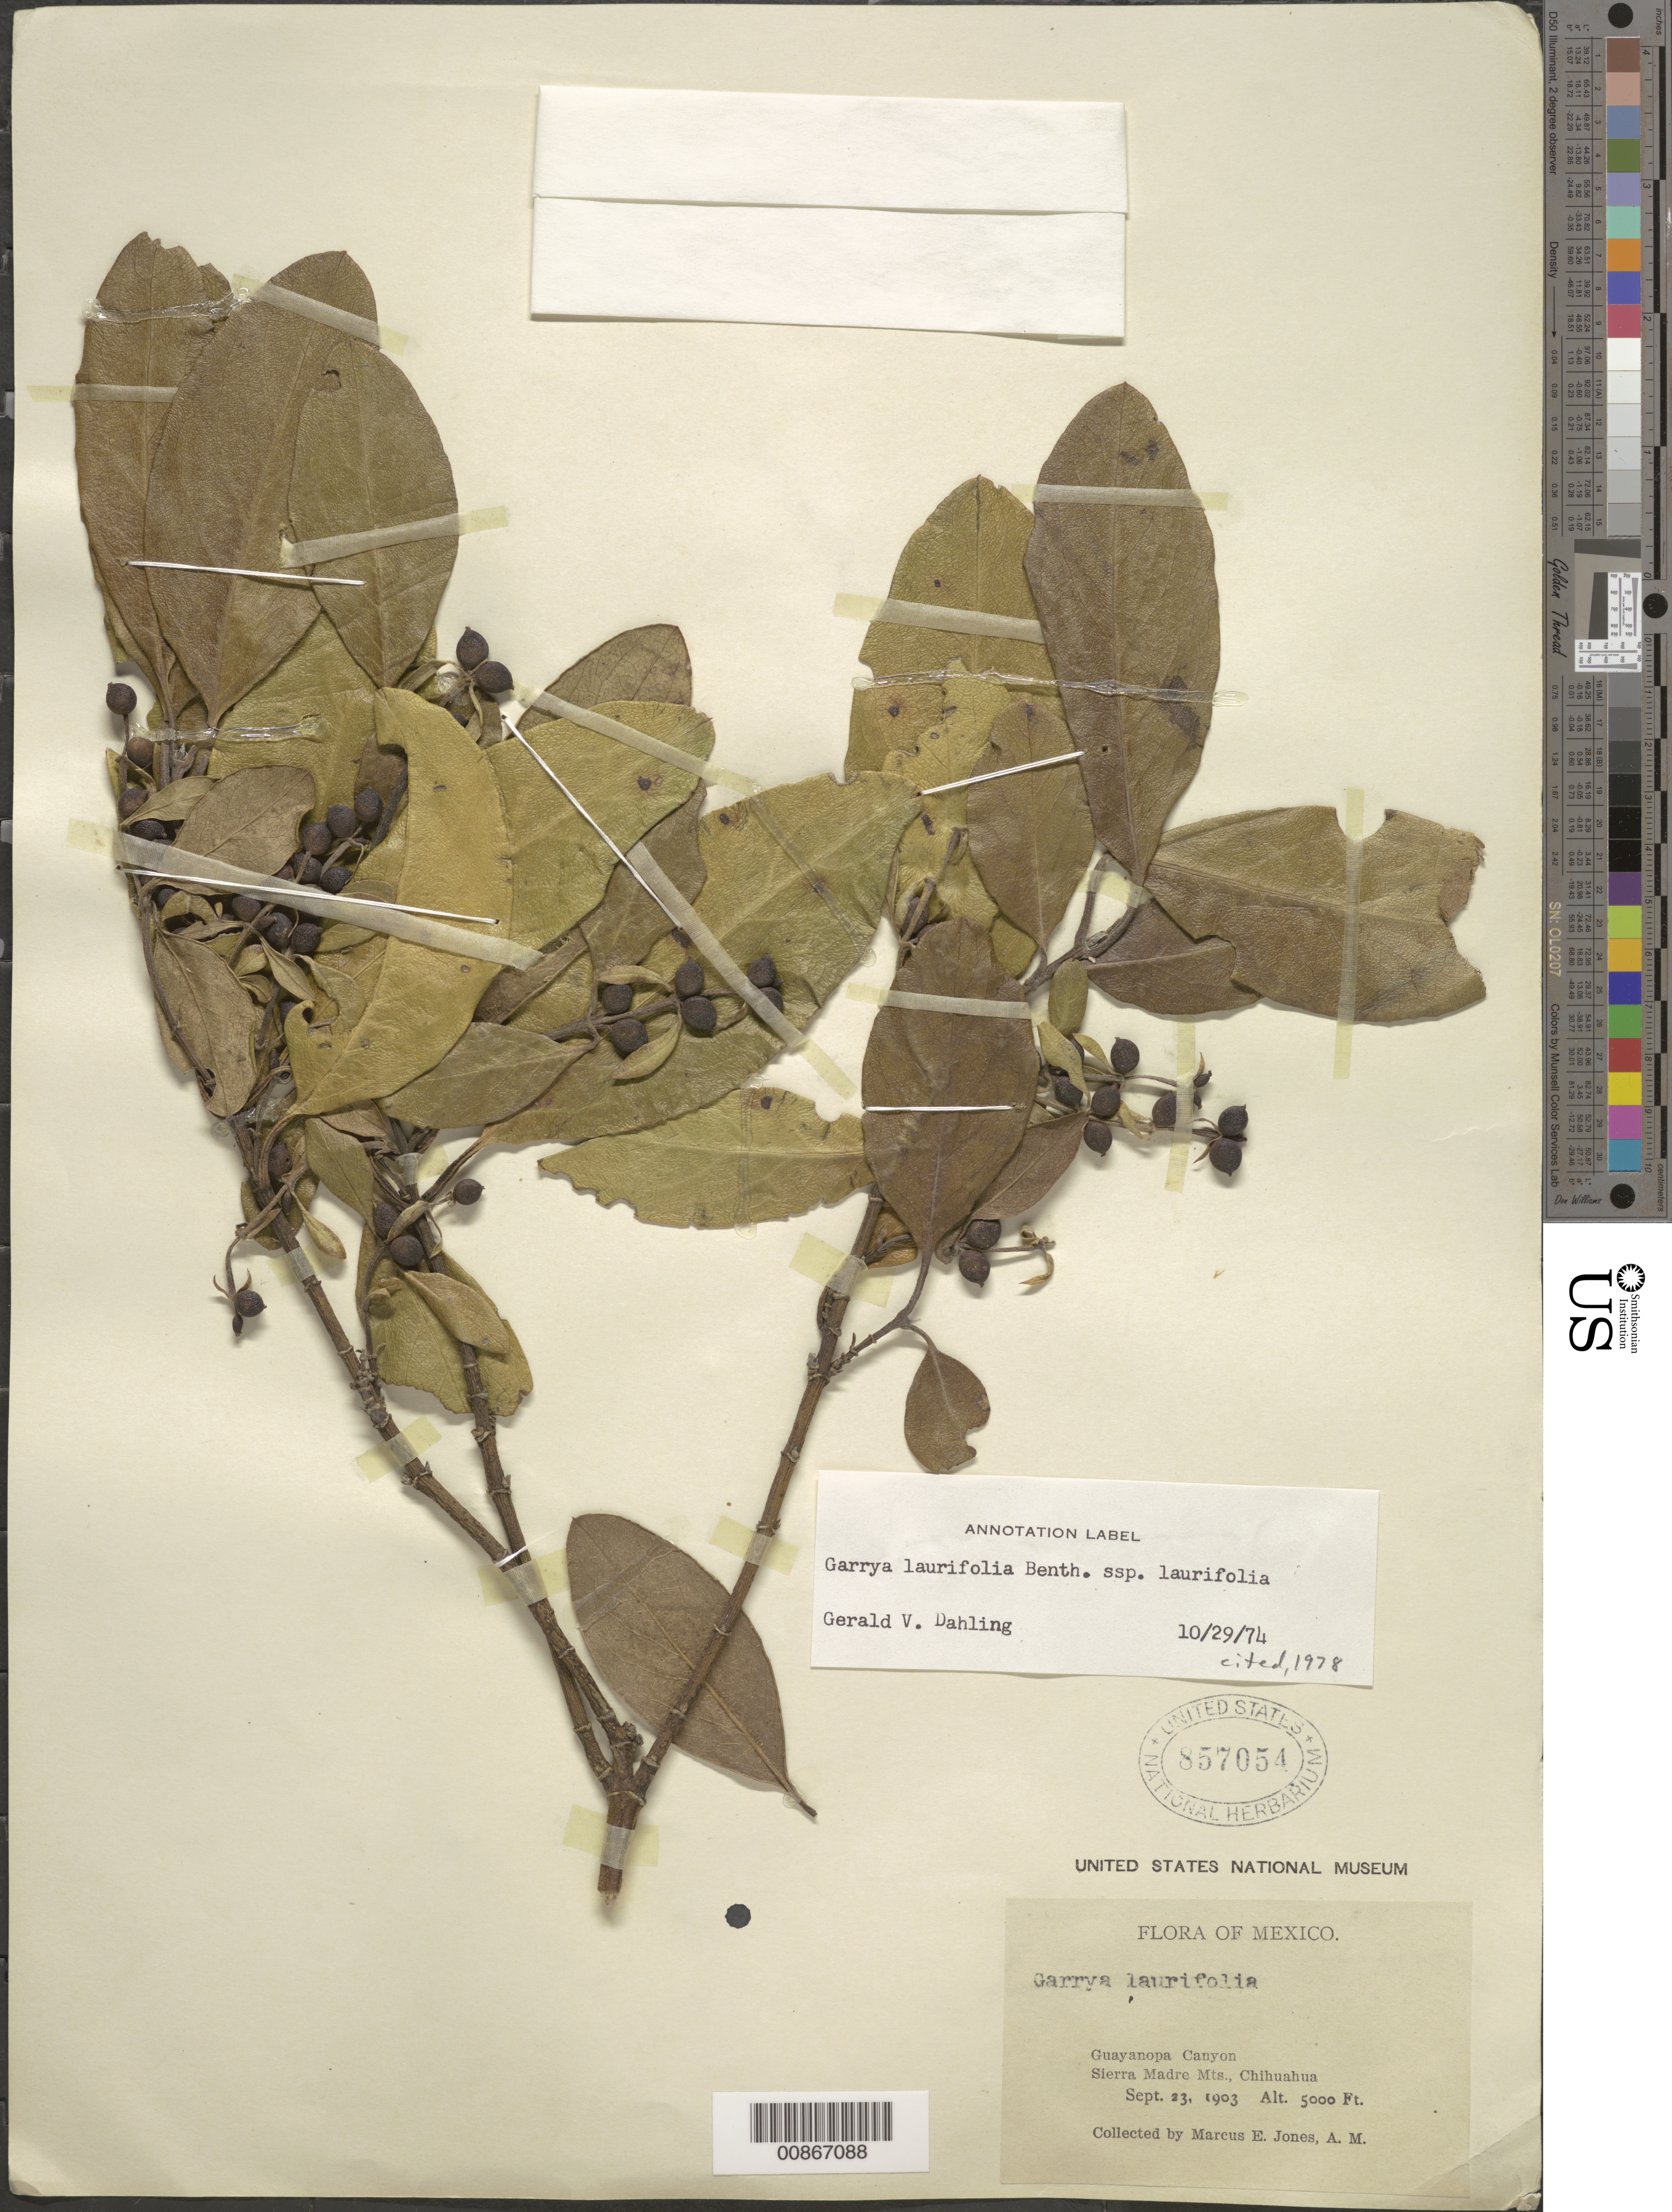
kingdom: Plantae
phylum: Tracheophyta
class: Magnoliopsida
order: Garryales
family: Garryaceae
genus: Garrya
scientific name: Garrya laurifolia subsp. laurifolia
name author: Hartw. ex Benth.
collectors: M. E. Jones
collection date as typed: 23 Sep 1903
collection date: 1903-09-23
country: Mexico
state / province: Chihuahua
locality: Guayanopa Canyon, Sierra Madre Mts., Chihuahua.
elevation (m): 1524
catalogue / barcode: US 857054